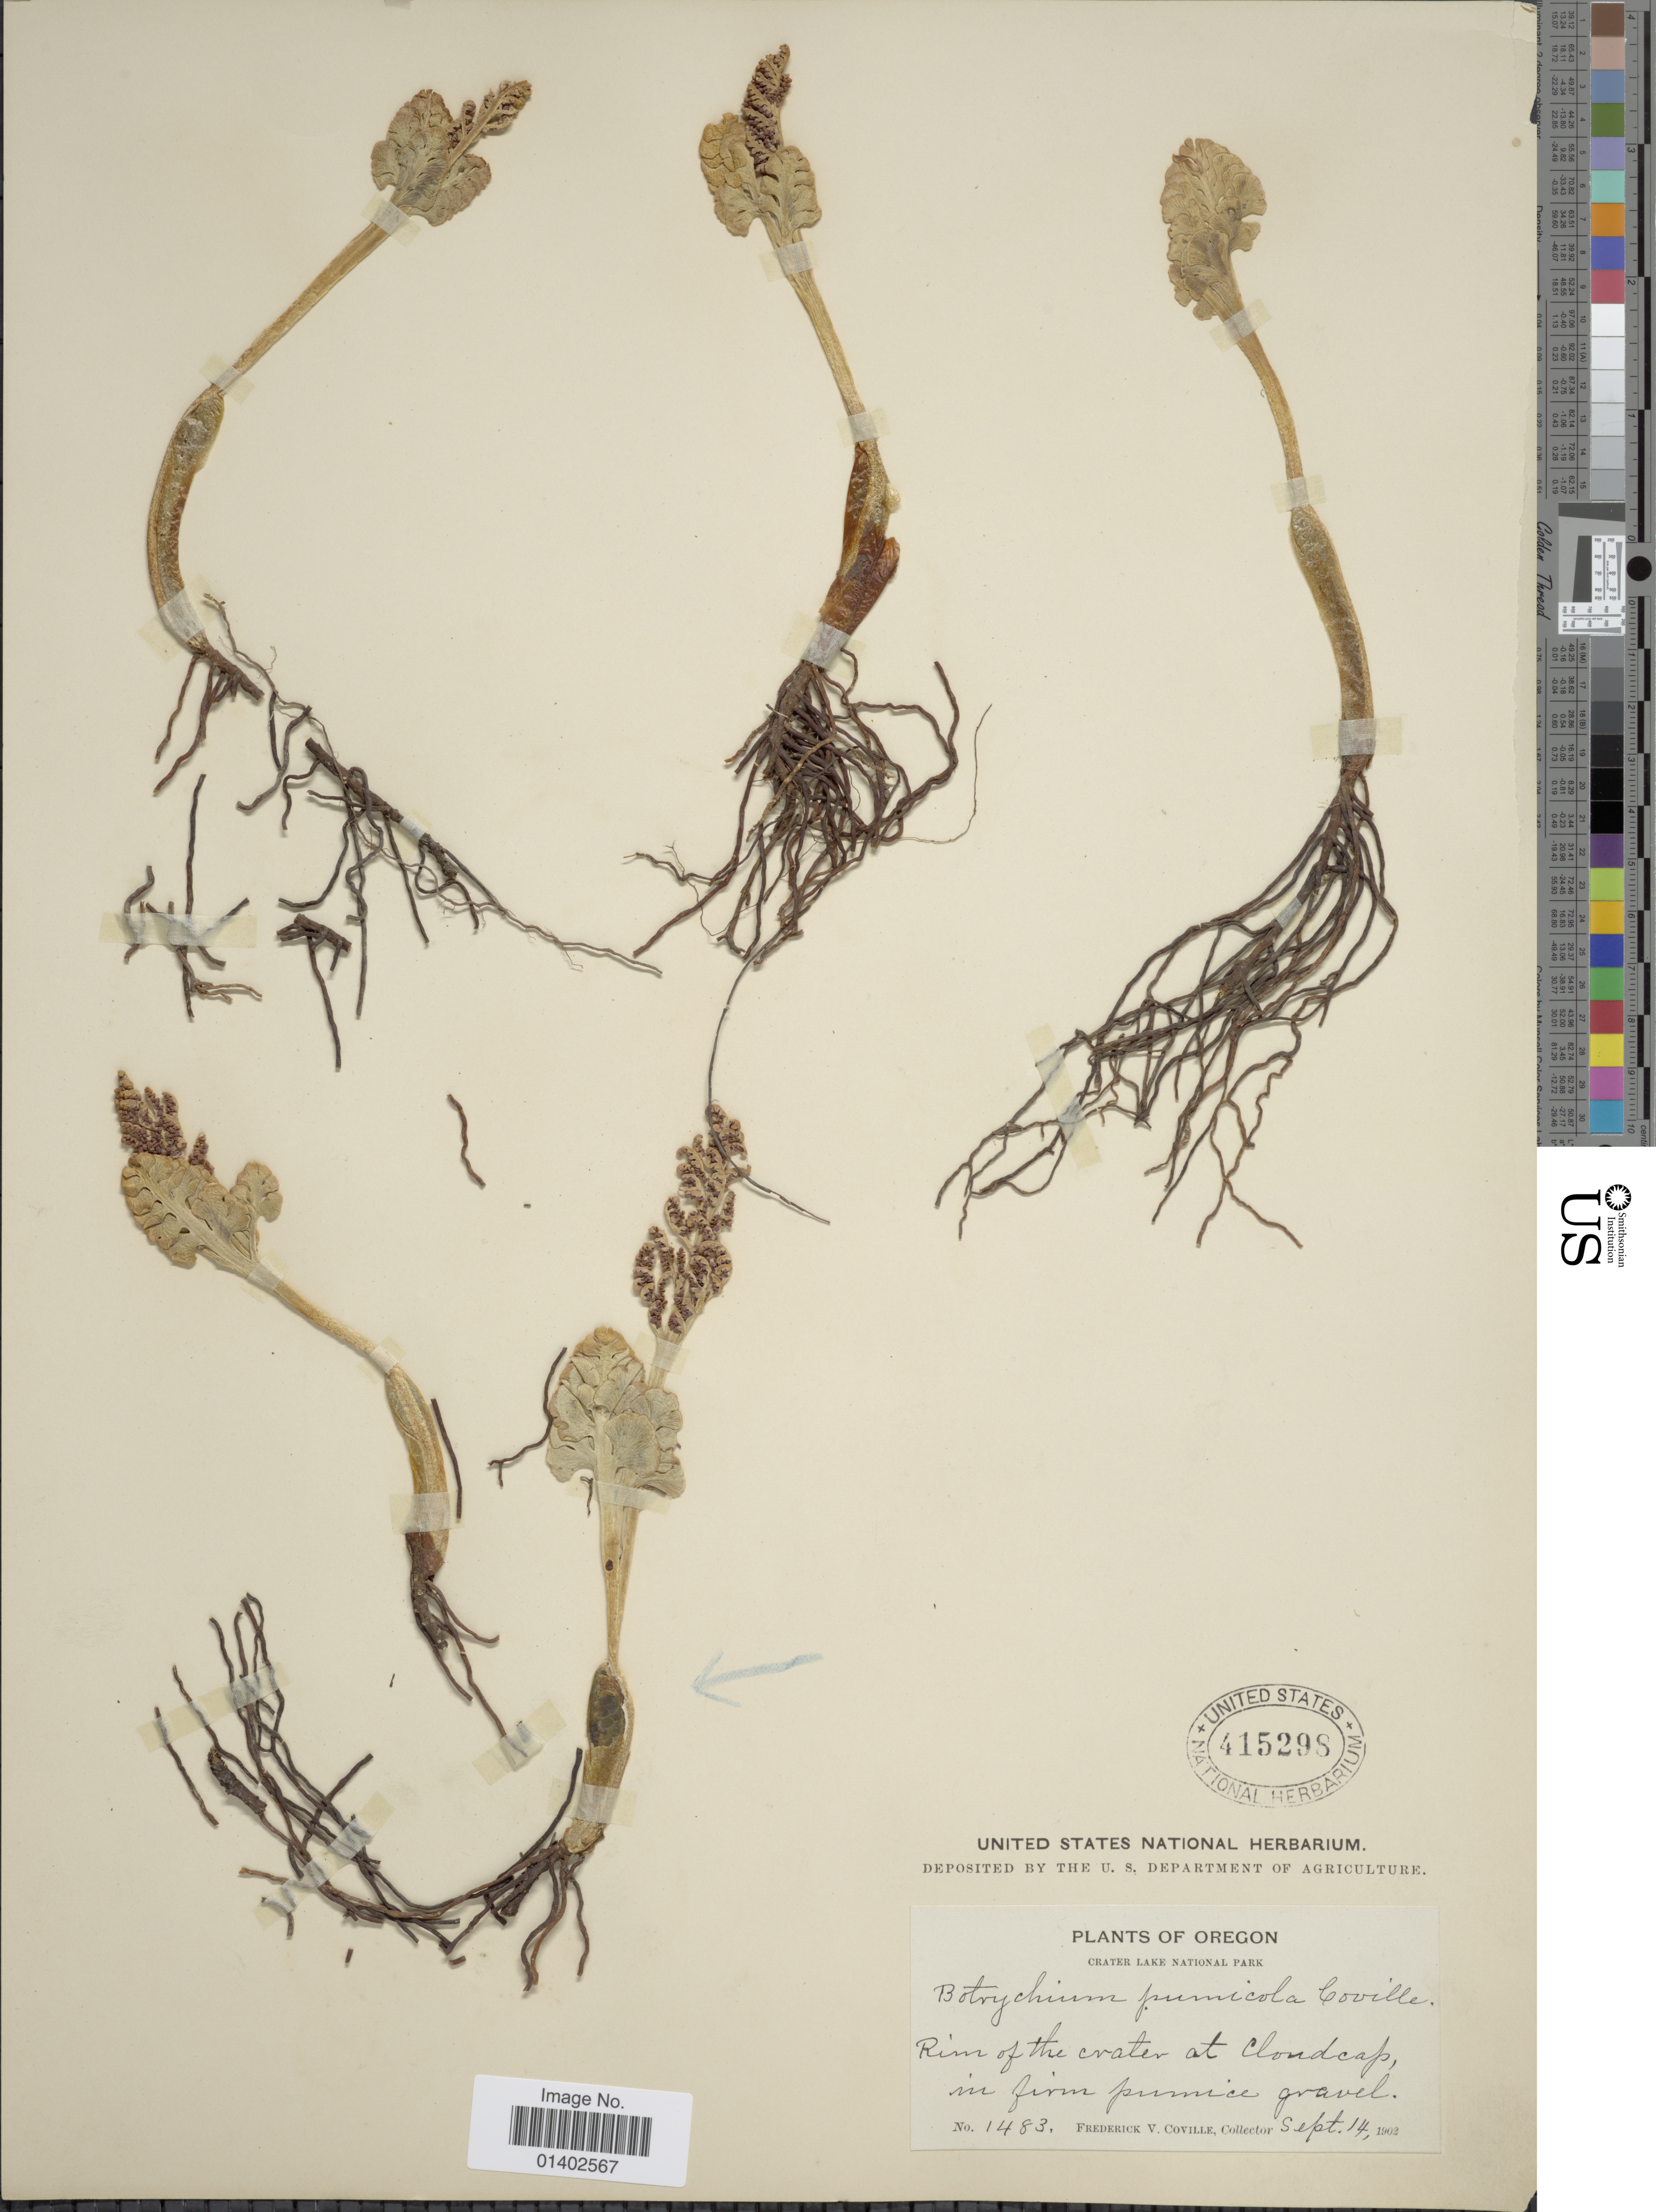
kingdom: Plantae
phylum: Tracheophyta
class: Polypodiopsida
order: Ophioglossales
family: Ophioglossaceae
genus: Botrychium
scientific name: Botrychium pumicola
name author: Coville ex Underw.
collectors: F. V. Coville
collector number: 1483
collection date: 1902-09-14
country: United States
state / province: Oregon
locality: Crater Lake National Park, Rain of the crater at Cloudcap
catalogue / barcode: US 415298